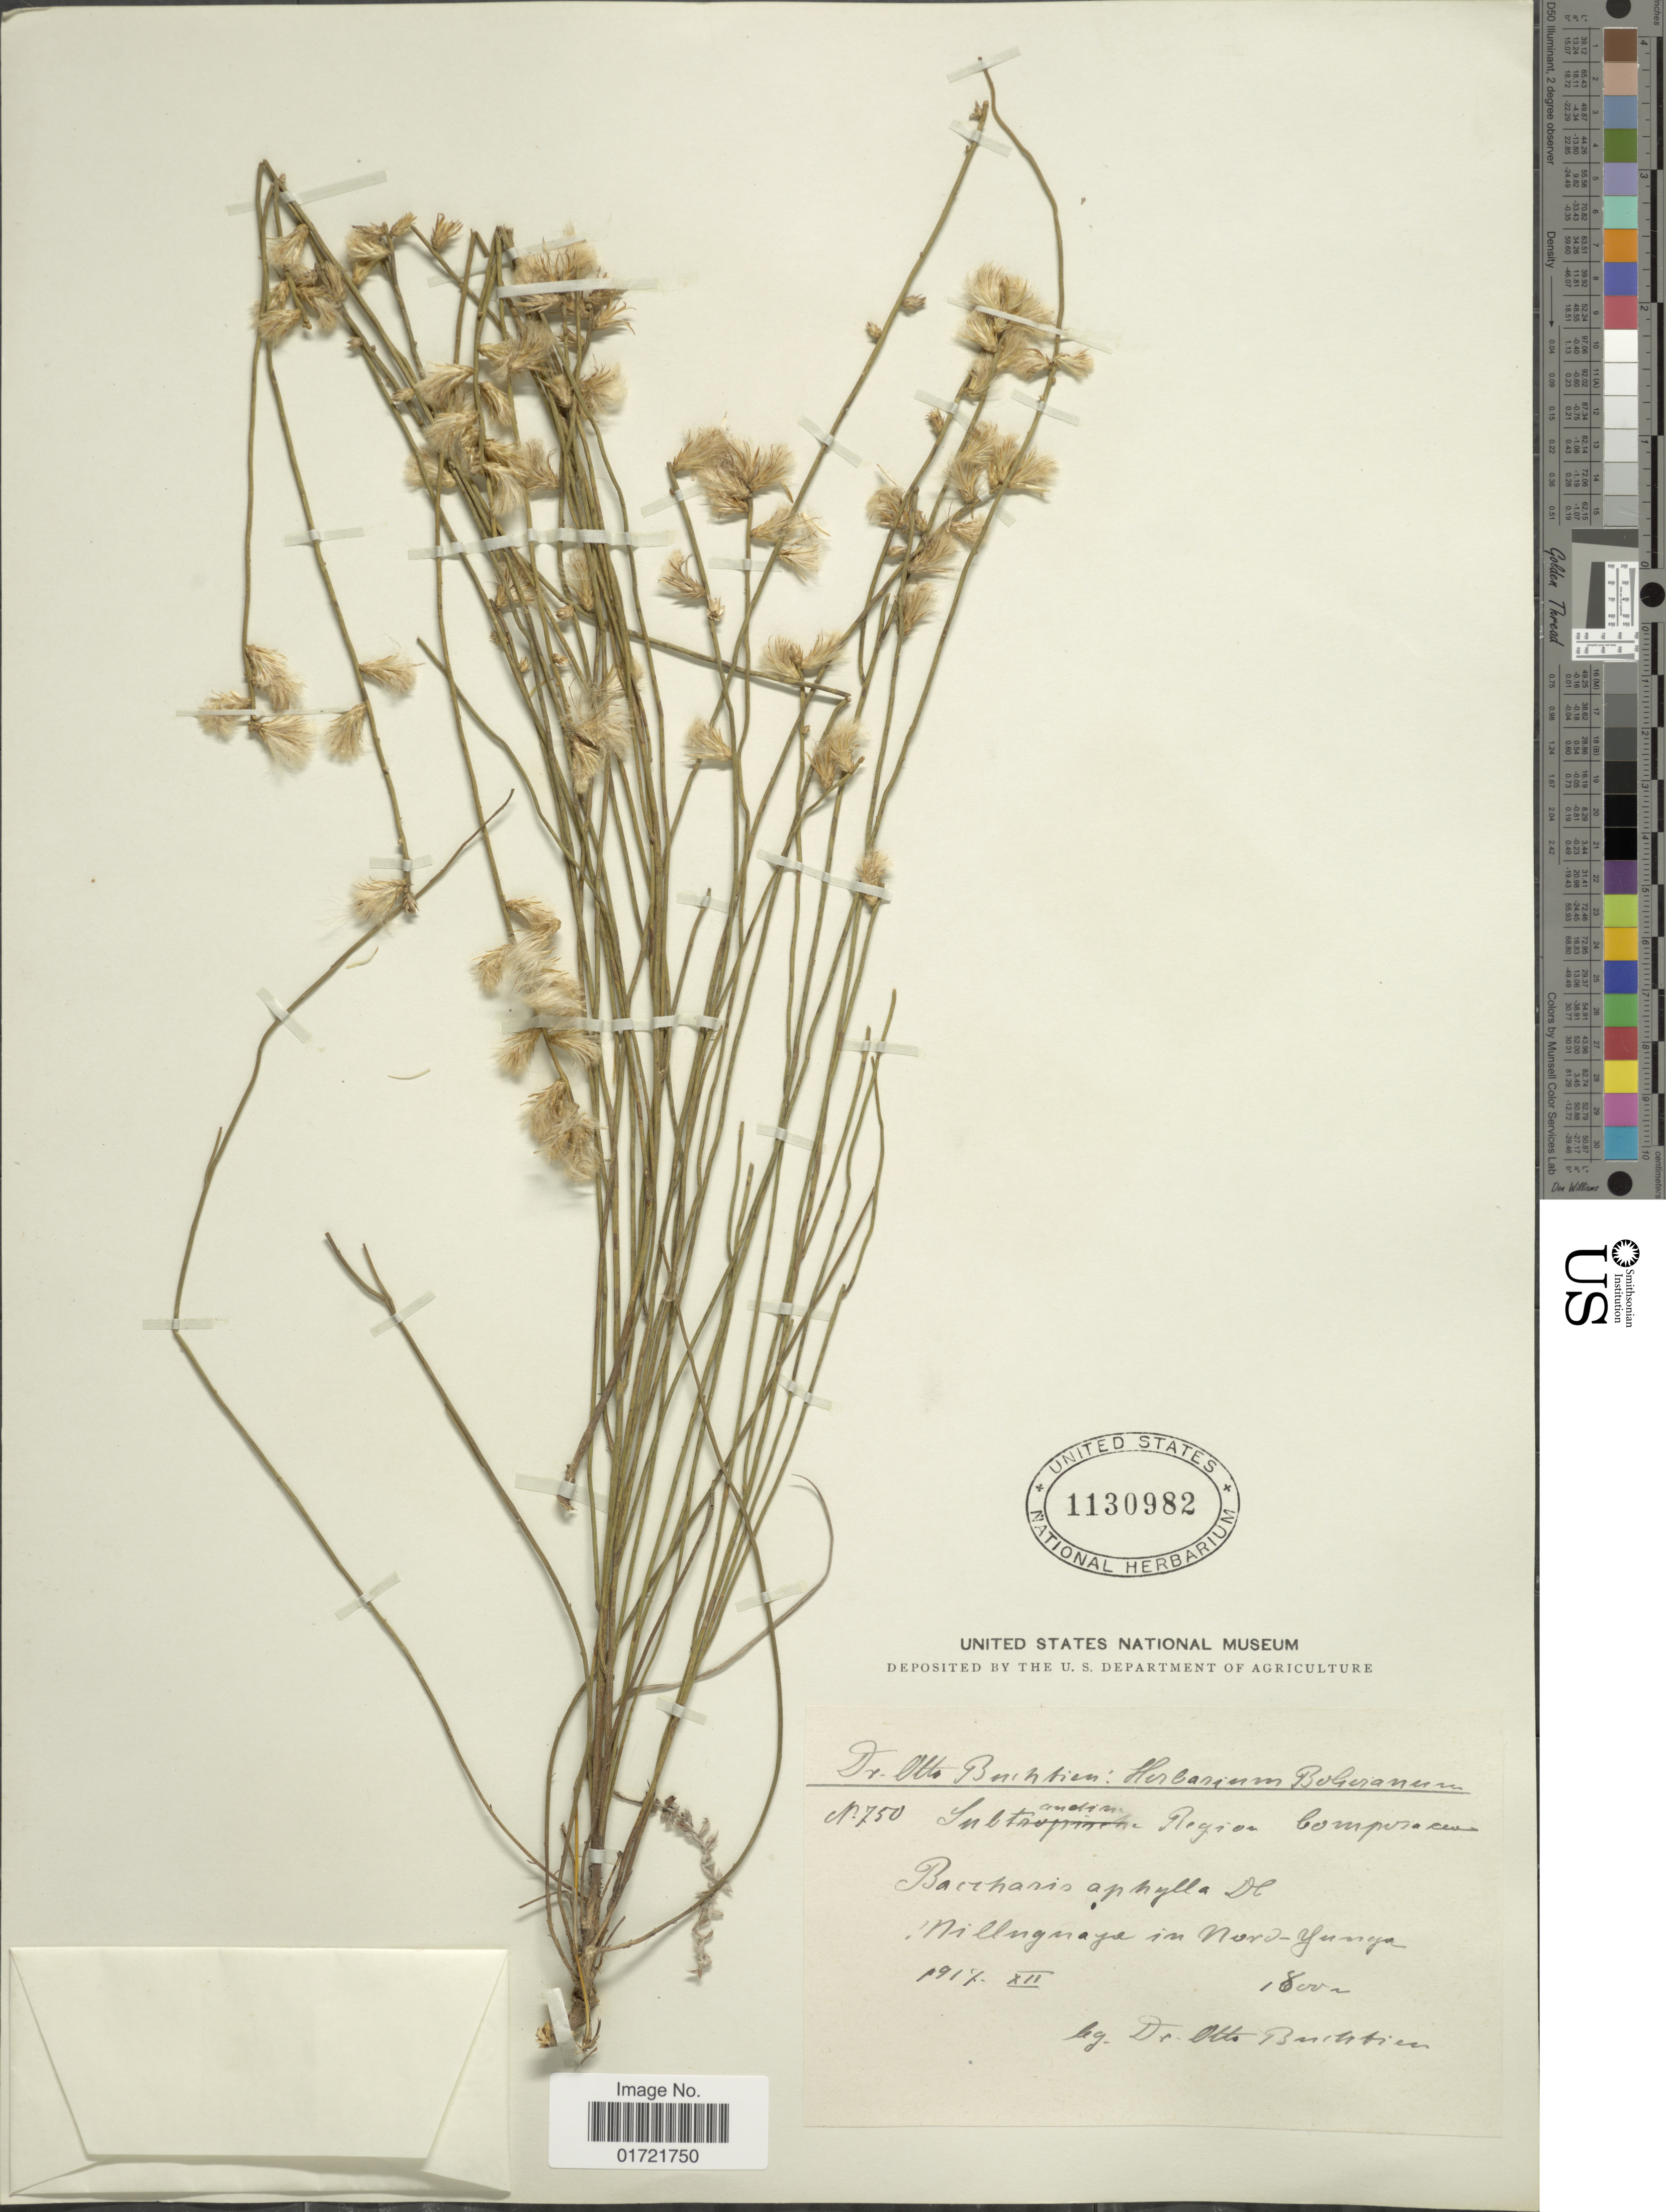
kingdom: Plantae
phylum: Tracheophyta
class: Magnoliopsida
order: Asterales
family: Asteraceae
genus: Baccharis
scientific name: Baccharis aphylla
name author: (Vell.) DC.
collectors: O. Buchtien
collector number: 750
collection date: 1917-12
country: Bolivia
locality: Milluguaya in Nord-Yunga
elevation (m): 1800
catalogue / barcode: US 1130982